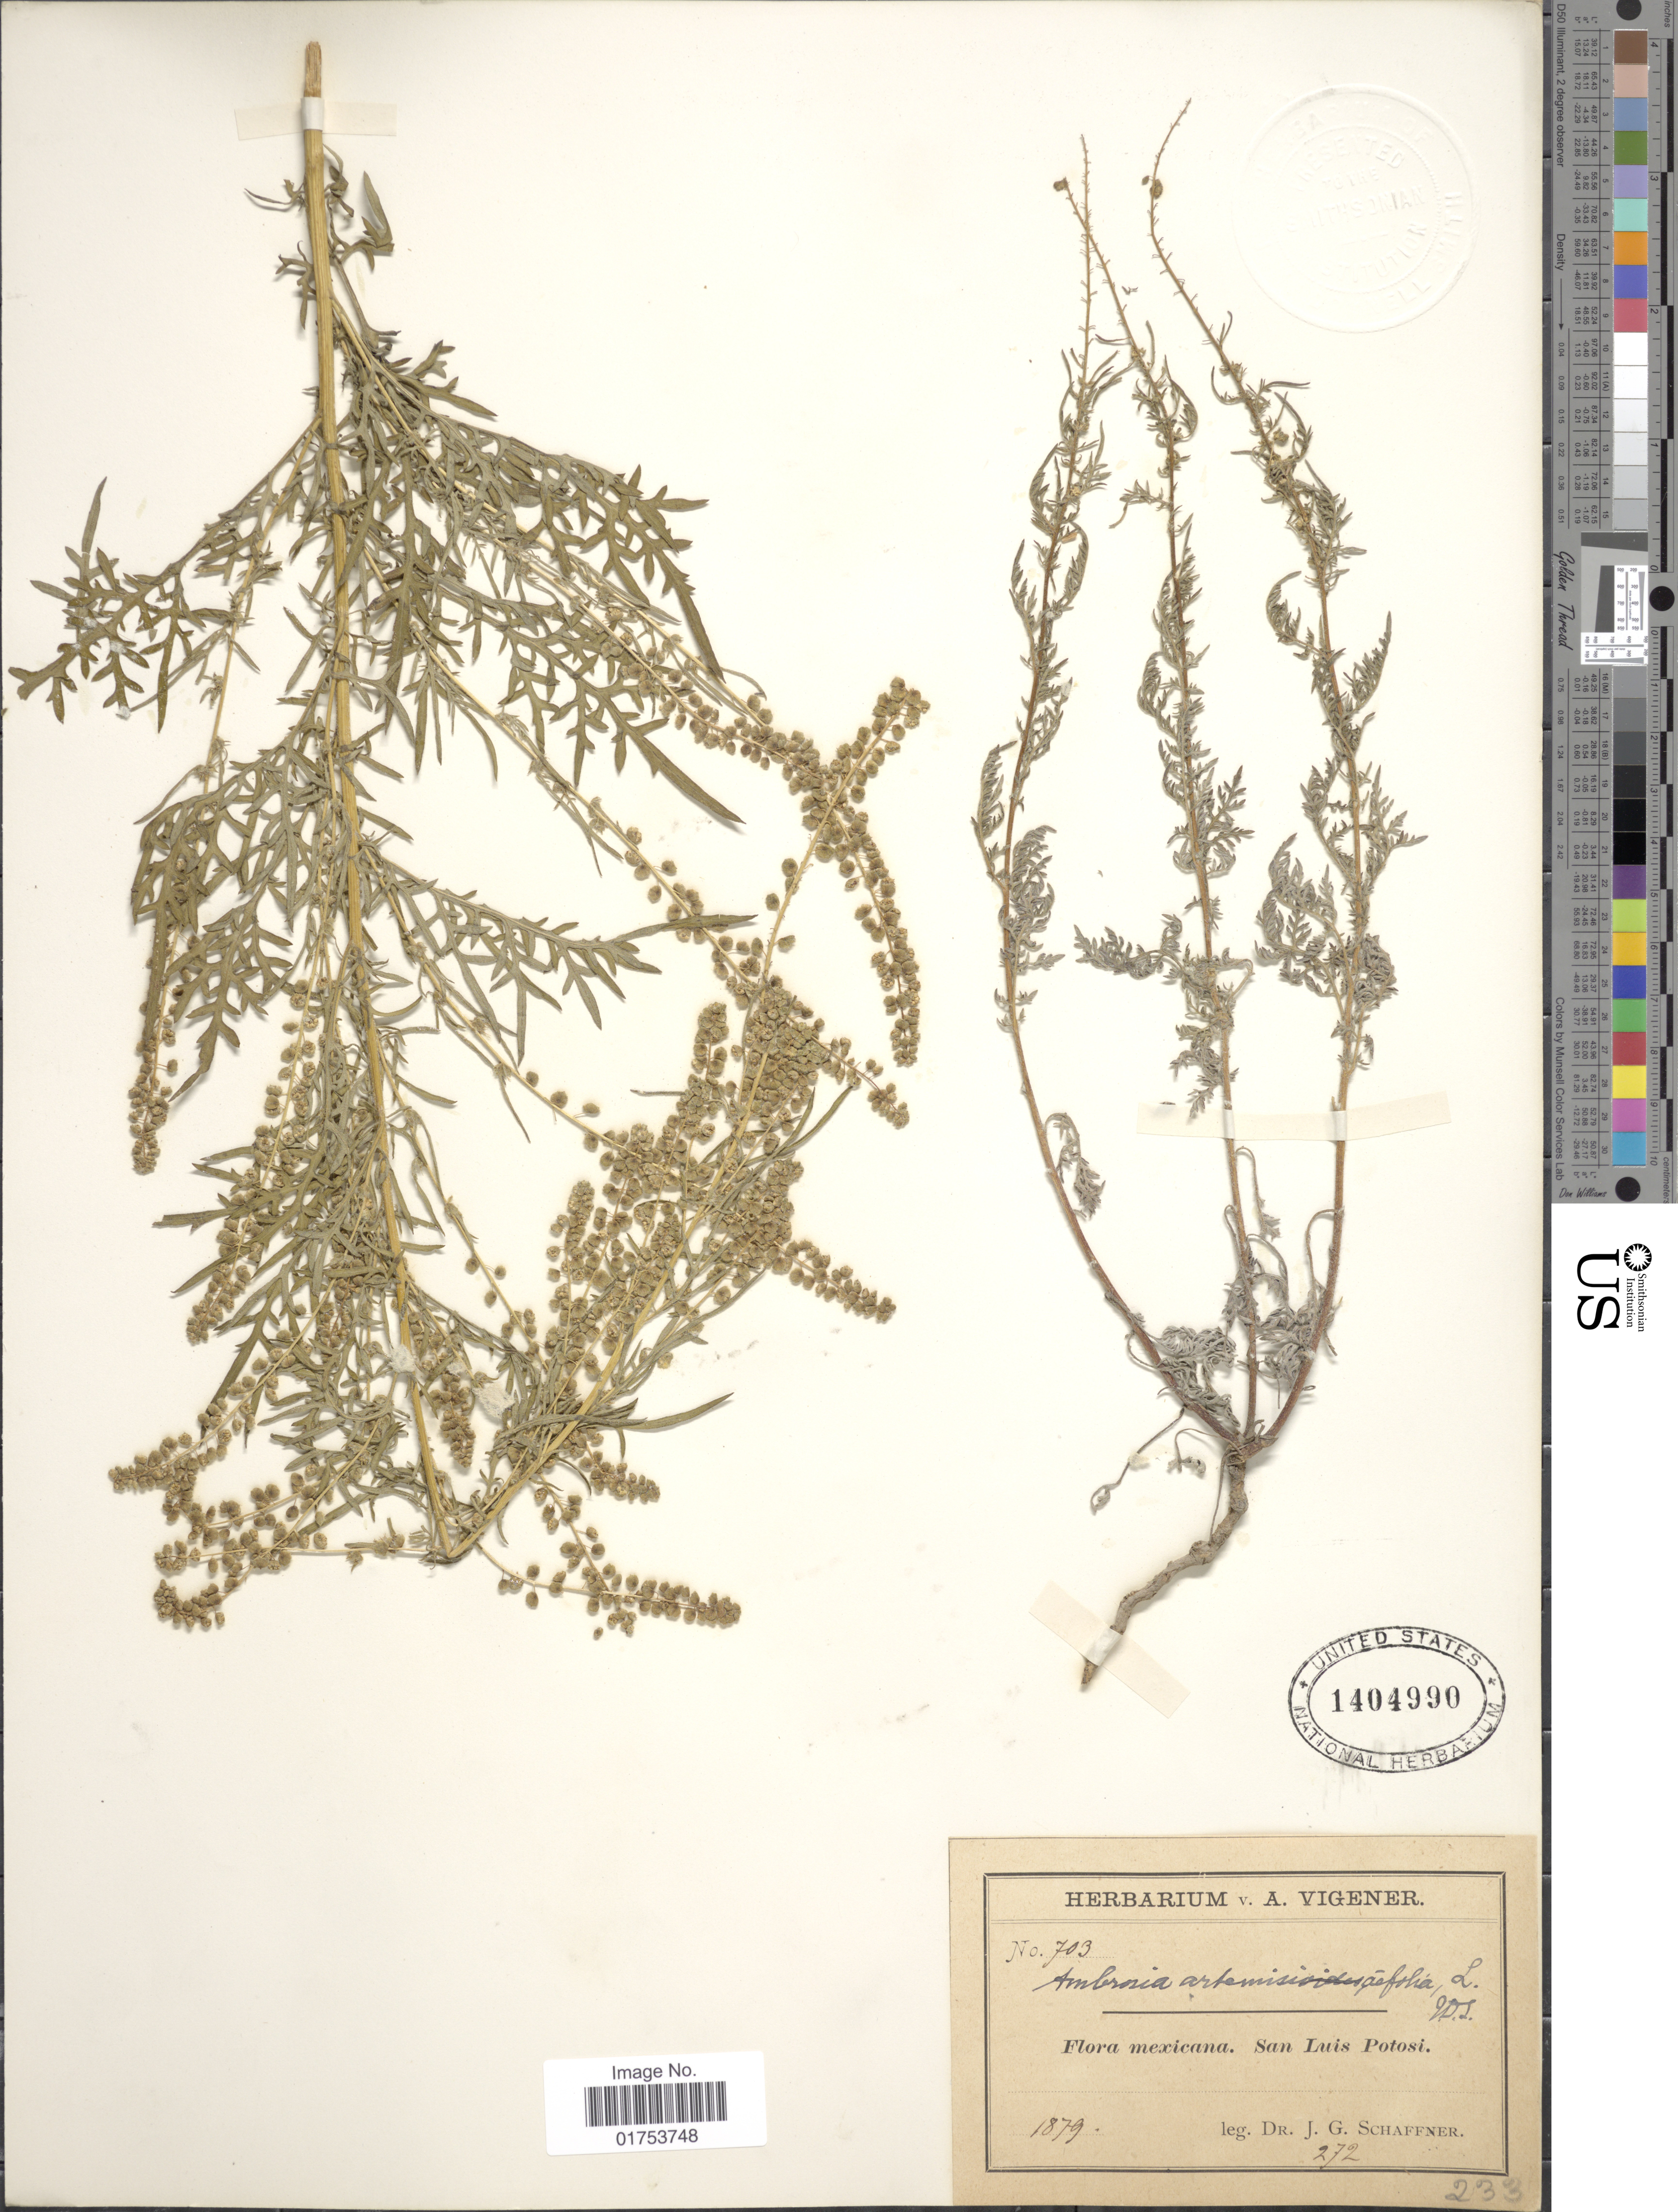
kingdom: Plantae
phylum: Tracheophyta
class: Magnoliopsida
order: Asterales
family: Asteraceae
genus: Ambrosia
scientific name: Ambrosia artemisiifolia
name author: L.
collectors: J. G. Schaffner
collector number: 703/272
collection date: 1879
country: Mexico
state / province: San Luis Potosí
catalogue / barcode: US 1404990